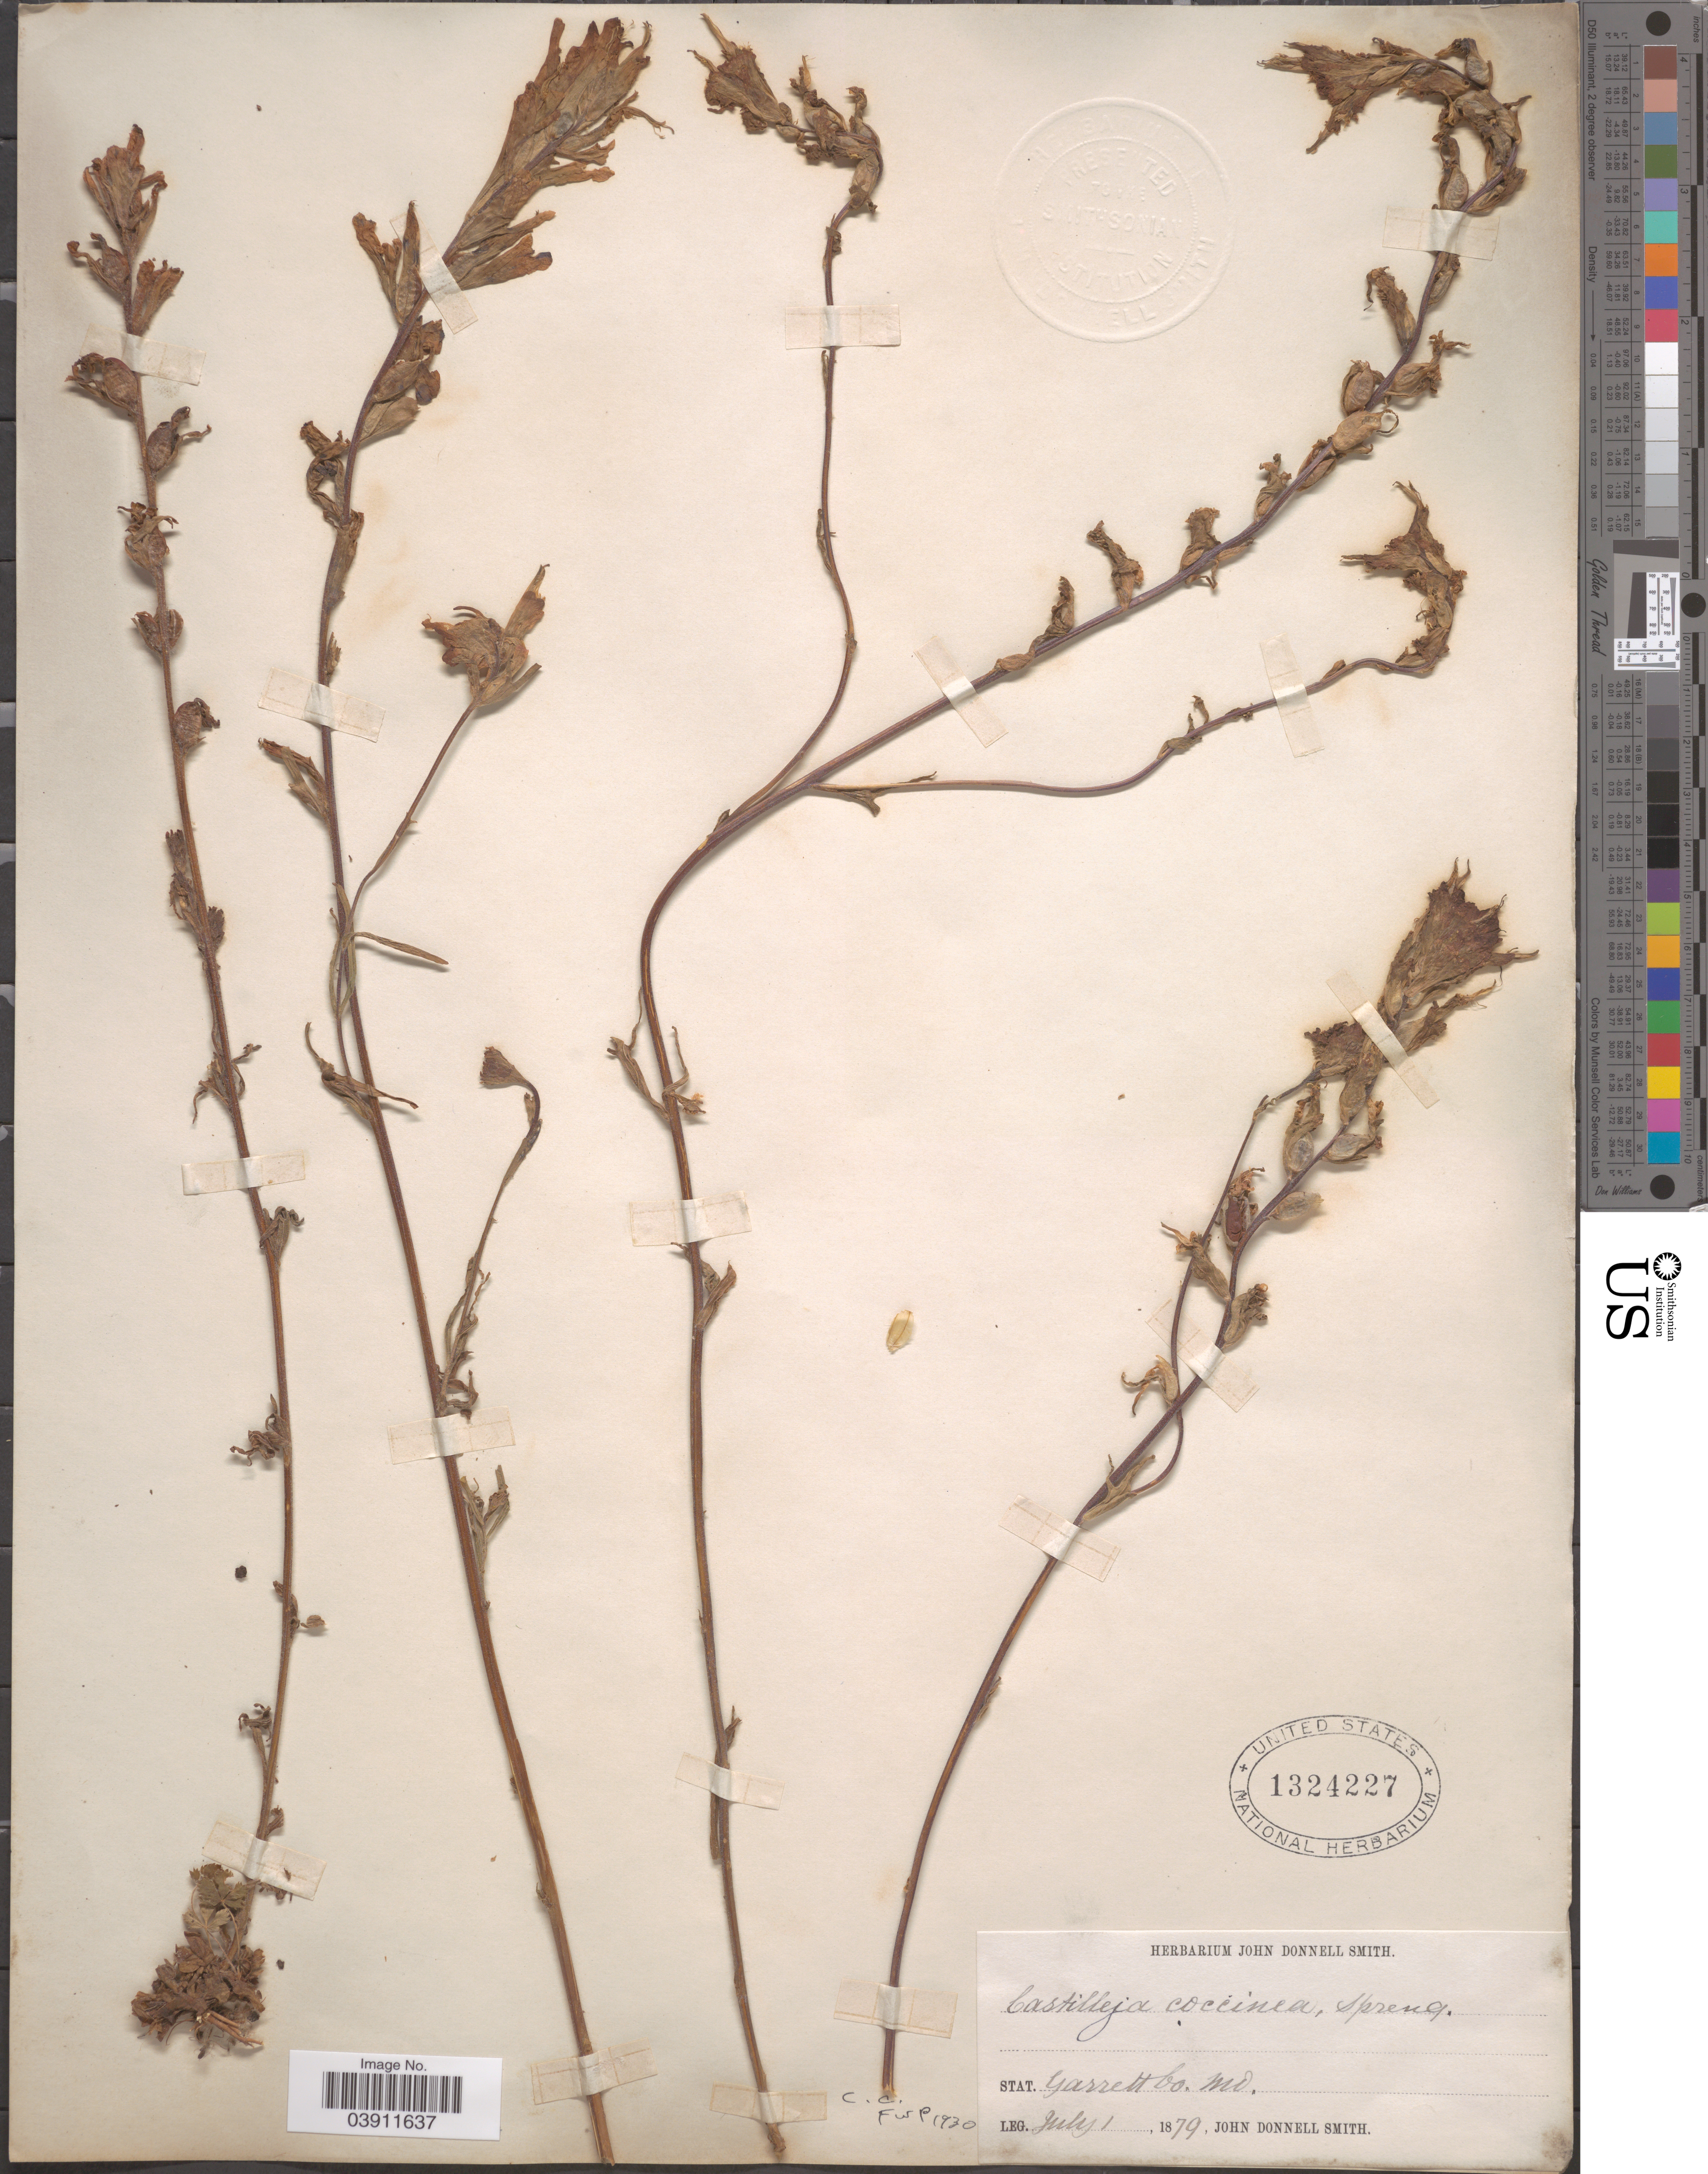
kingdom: Plantae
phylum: Tracheophyta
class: Magnoliopsida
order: Lamiales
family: Orobanchaceae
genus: Castilleja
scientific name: Castilleja coccinea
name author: (L.) Spreng.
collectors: J. Donnell Smith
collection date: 1879-07-01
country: United States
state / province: Maryland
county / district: Garrett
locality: Stat. Garrett Co.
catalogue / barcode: US 1324227